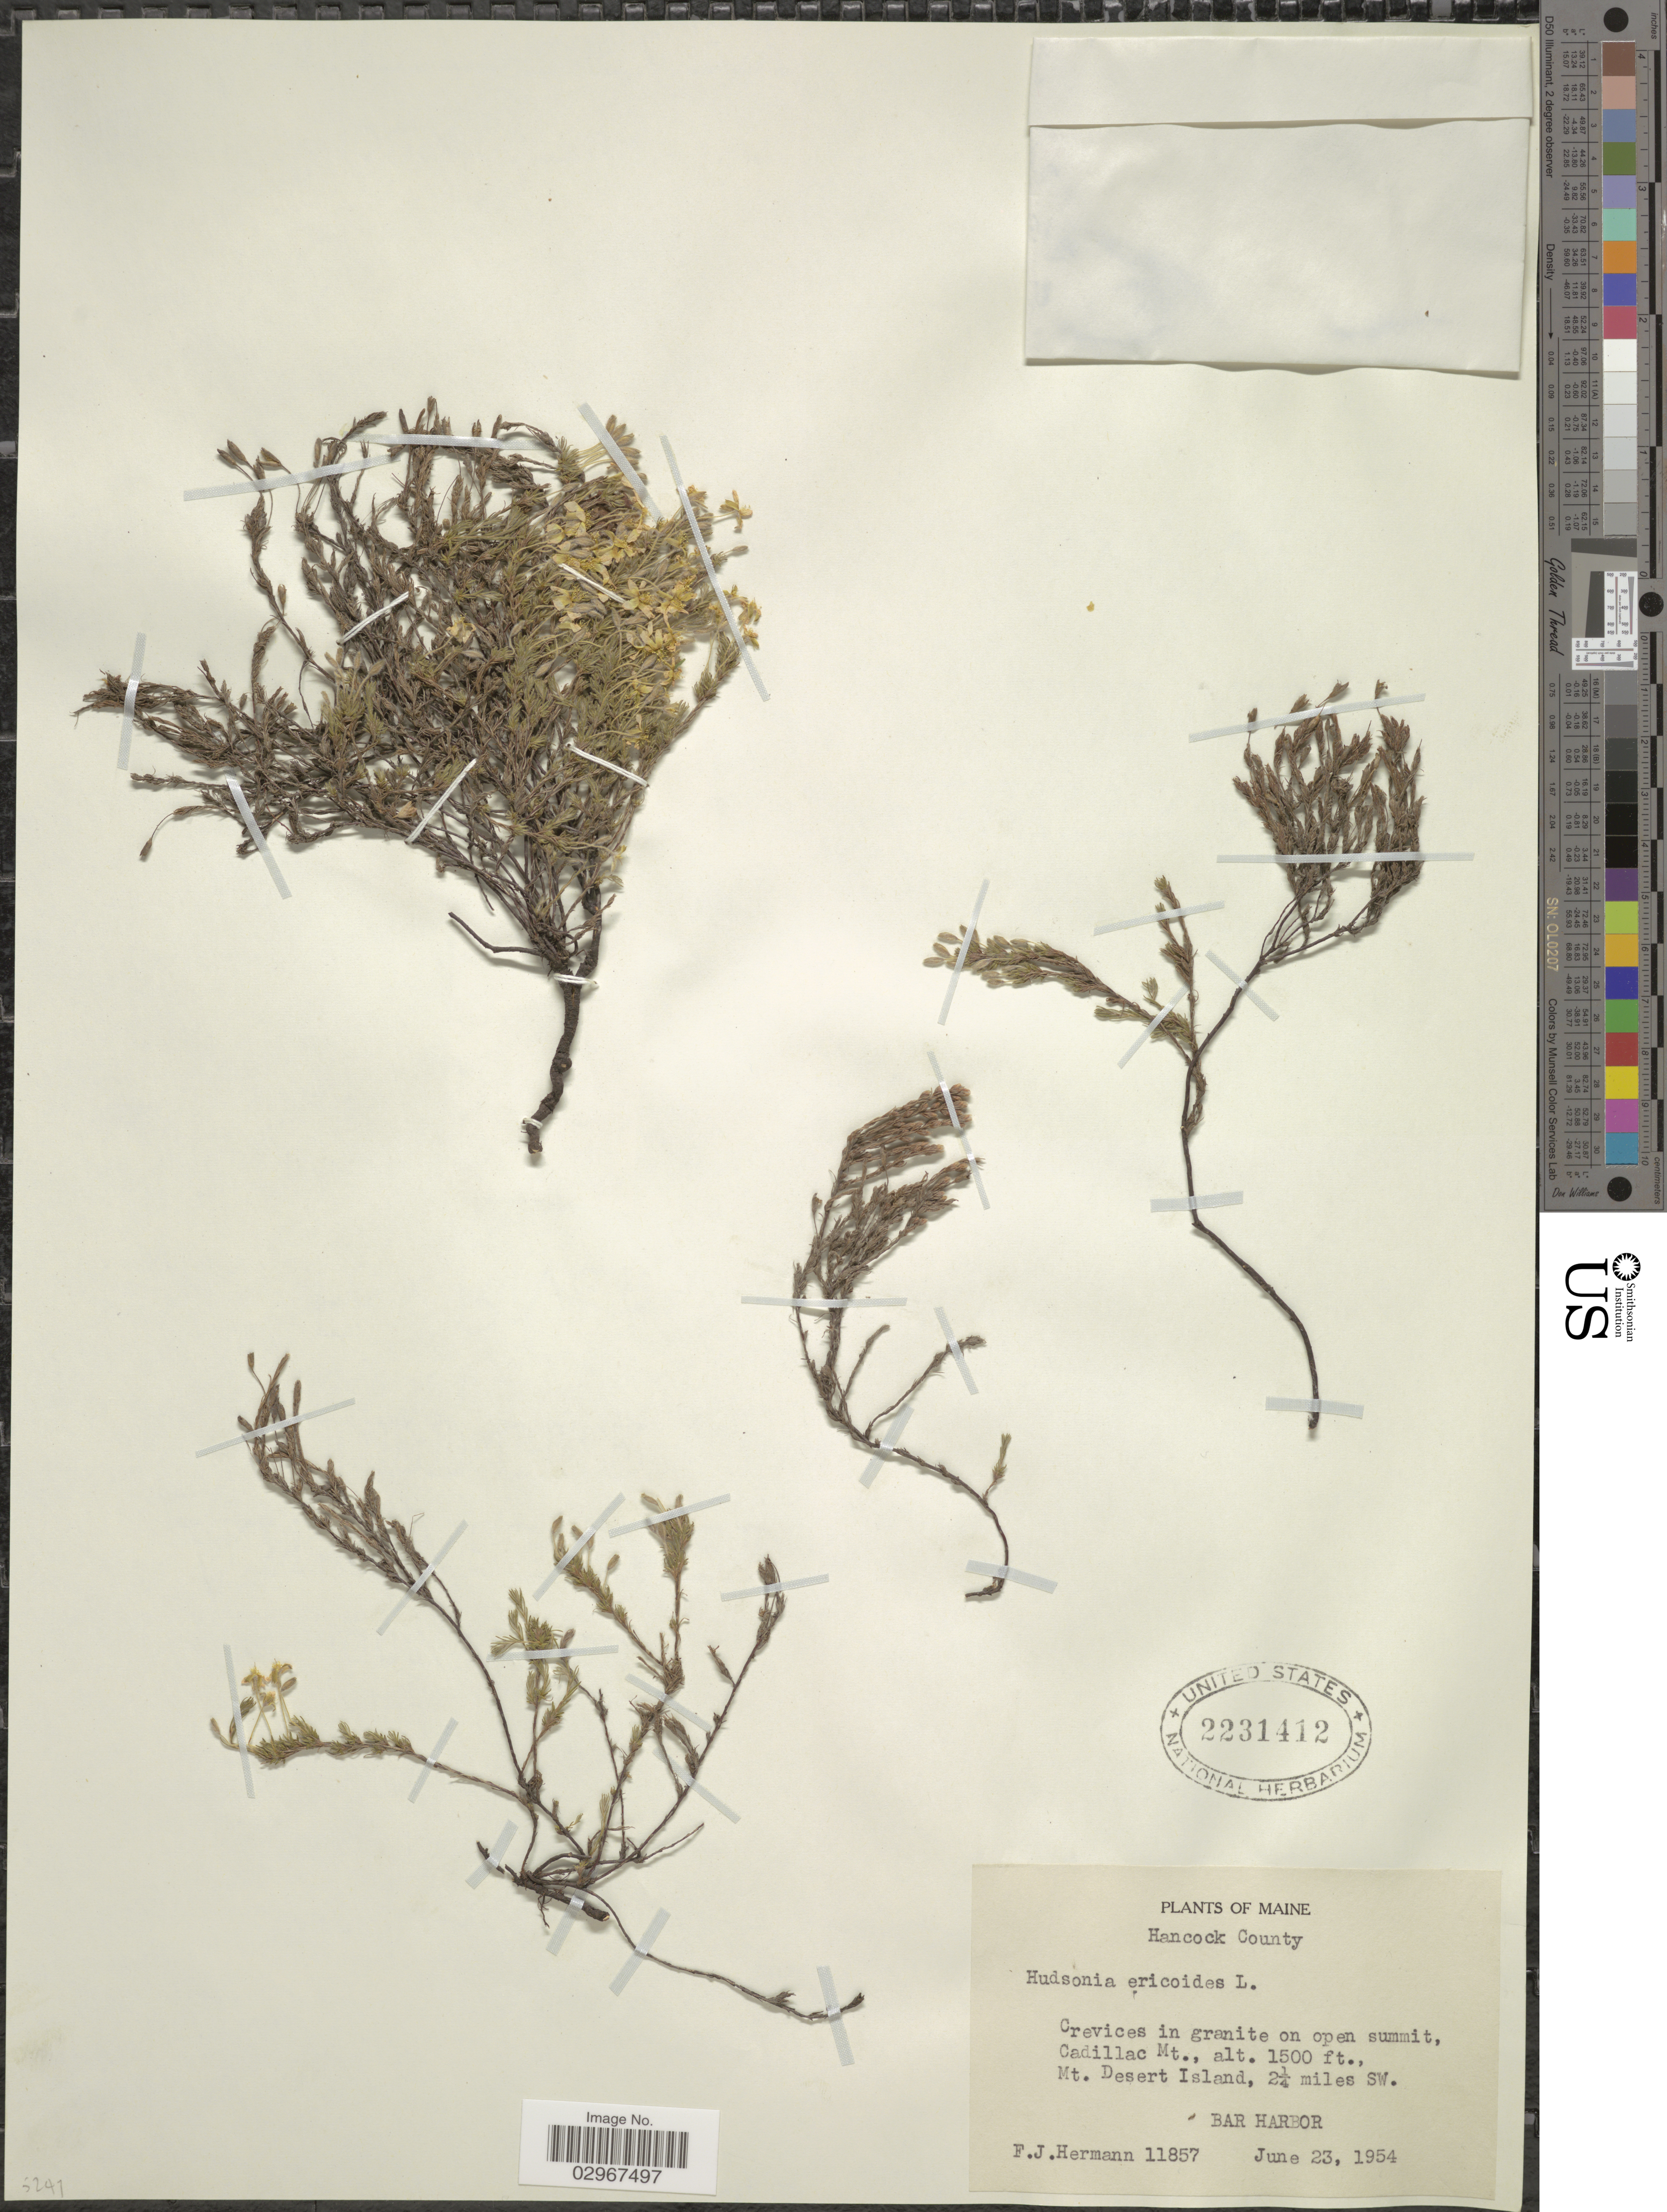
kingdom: Plantae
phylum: Tracheophyta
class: Magnoliopsida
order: Malvales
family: Cistaceae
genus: Hudsonia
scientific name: Hudsonia ericoides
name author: L.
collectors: F. J. Hermann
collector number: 11857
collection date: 1954-06-23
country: United States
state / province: Maine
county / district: Hancock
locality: Cadillac Mt. Mt. Desert Island, 2¼ miles SW. Bar Harbor.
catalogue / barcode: US 2231412